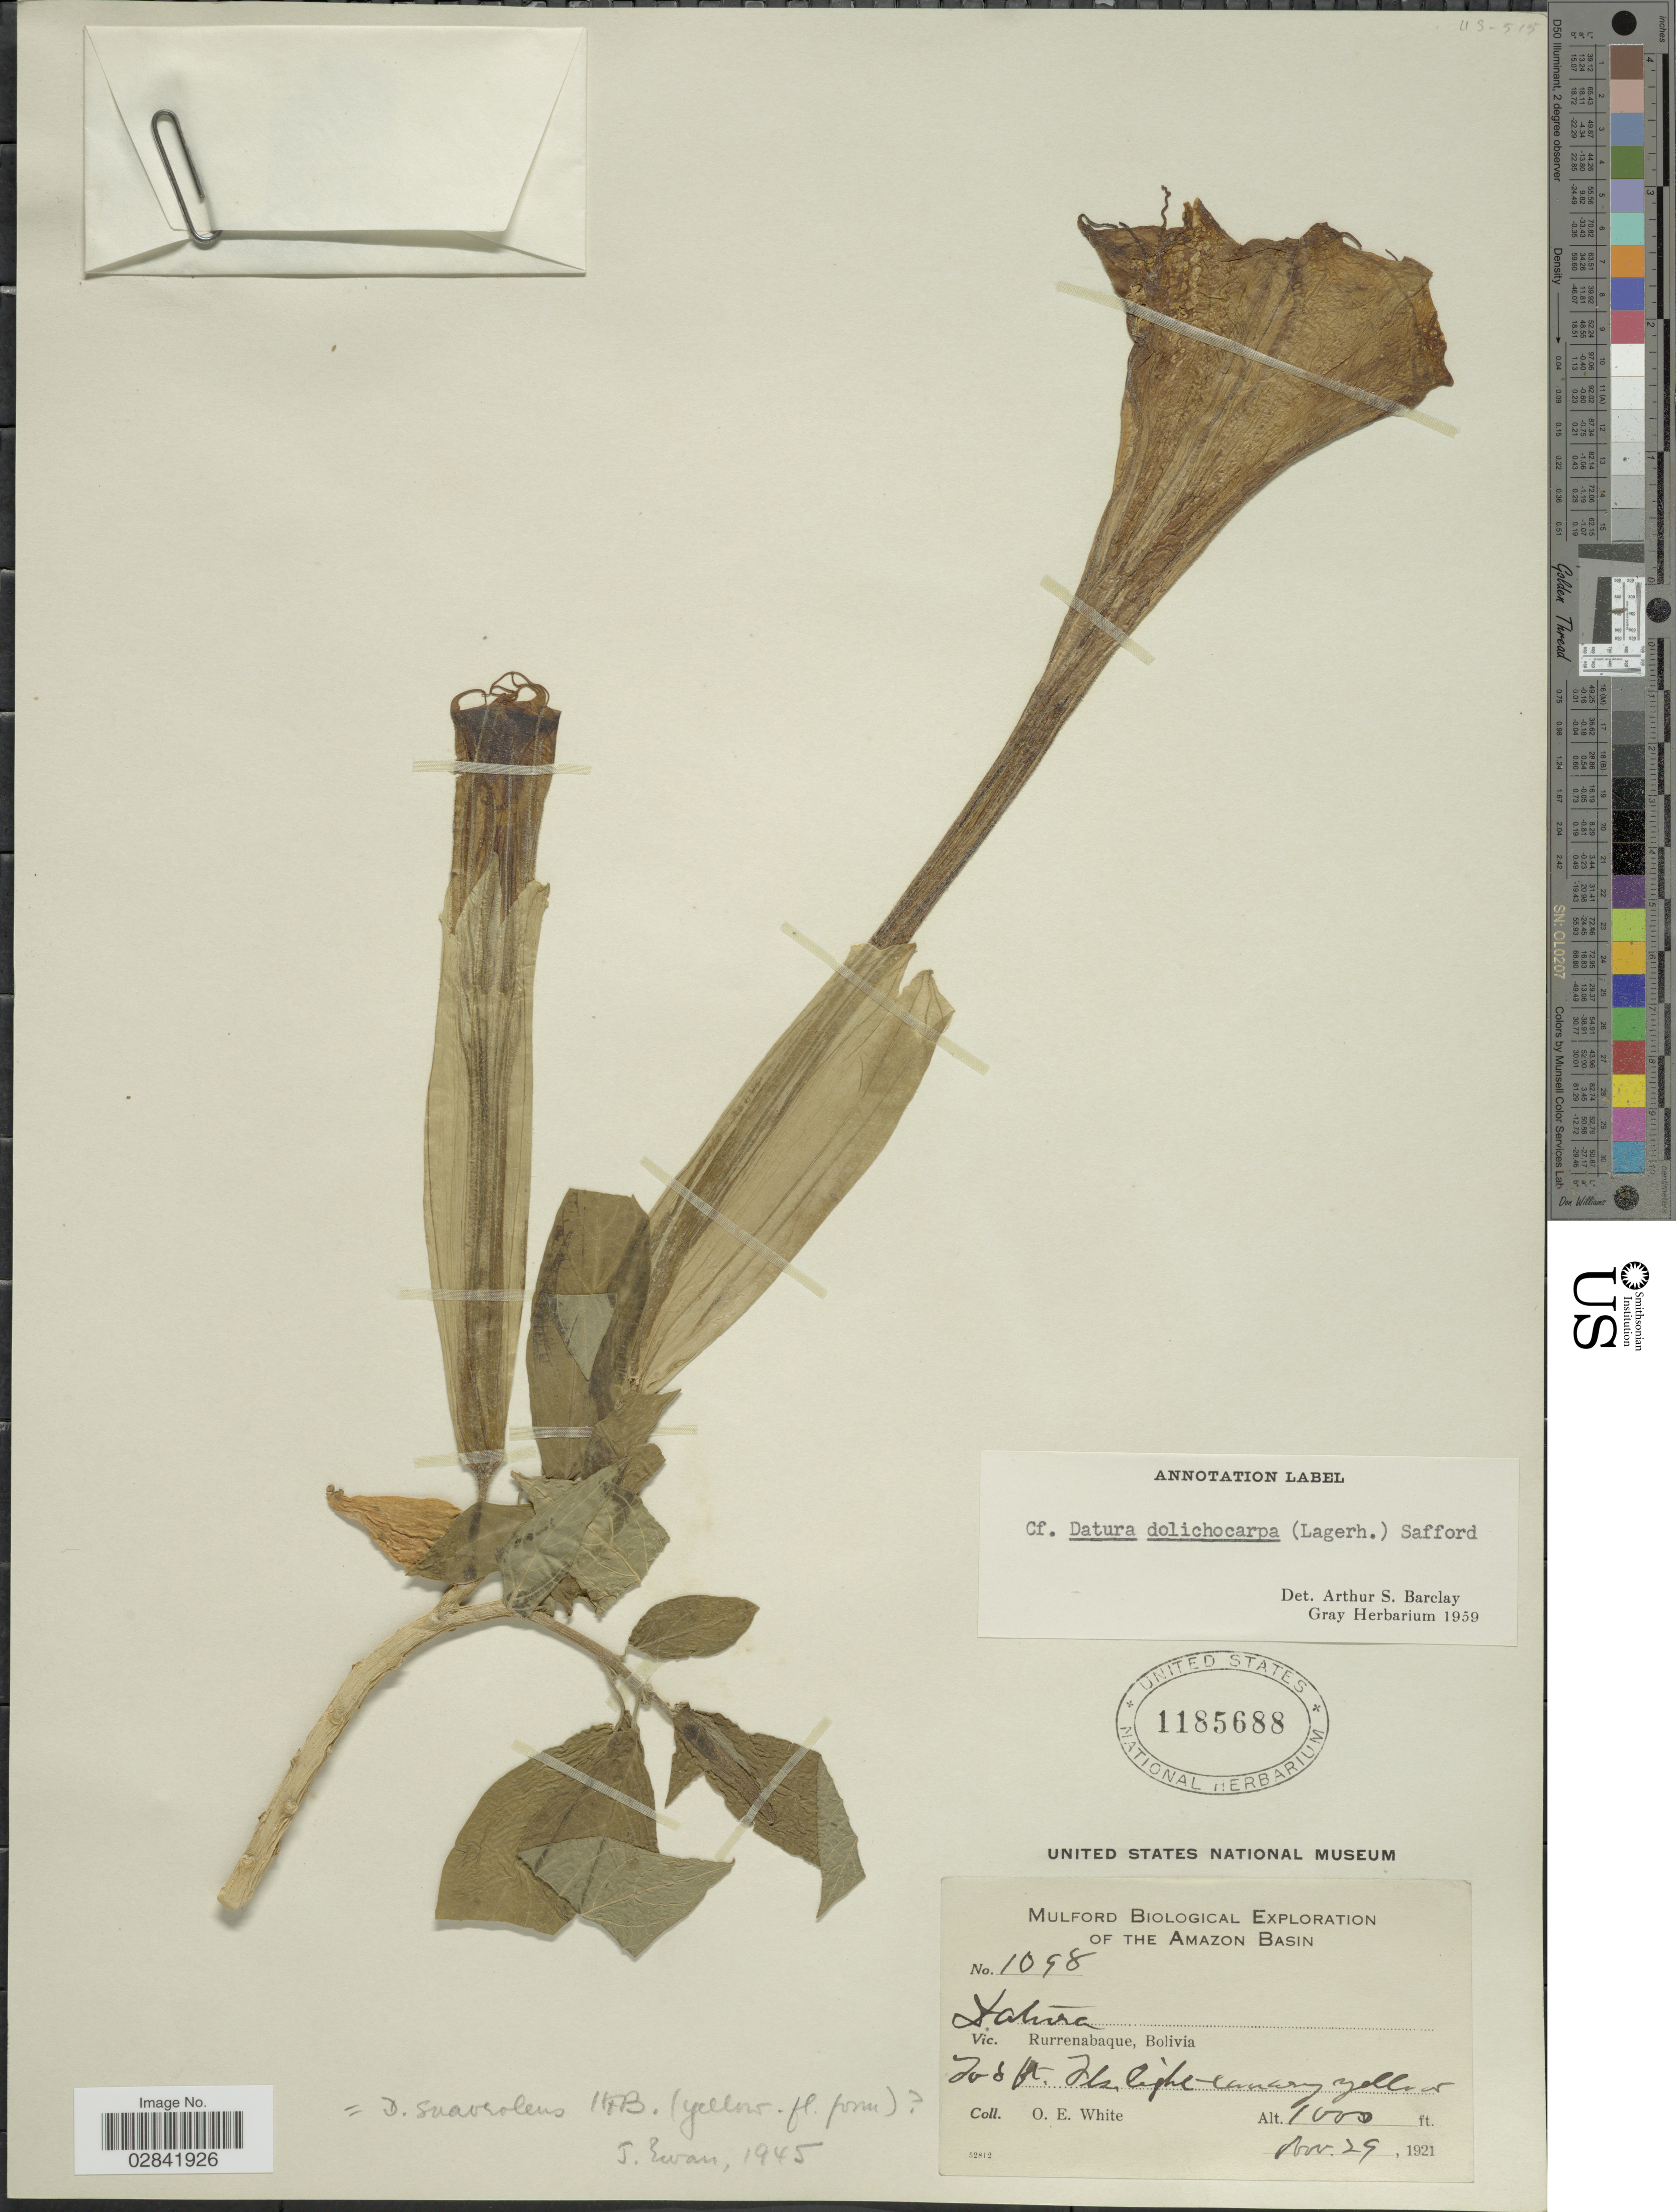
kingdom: Plantae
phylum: Tracheophyta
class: Magnoliopsida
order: Solanales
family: Solanaceae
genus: Brugmansia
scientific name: Brugmansia x insignis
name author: (Barb. Rodr.) Lockwood ex R.E. Schult.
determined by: (US) Smithsonian Institution - National Museum of Natural History - Department of Botany (UNITED STATES)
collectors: O. E. White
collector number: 1098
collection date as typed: Nov. 29, 1921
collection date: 1921-11-29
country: Bolivia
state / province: Beni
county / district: José Ballivián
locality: Rurrenabaque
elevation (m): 305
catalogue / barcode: US 1185688